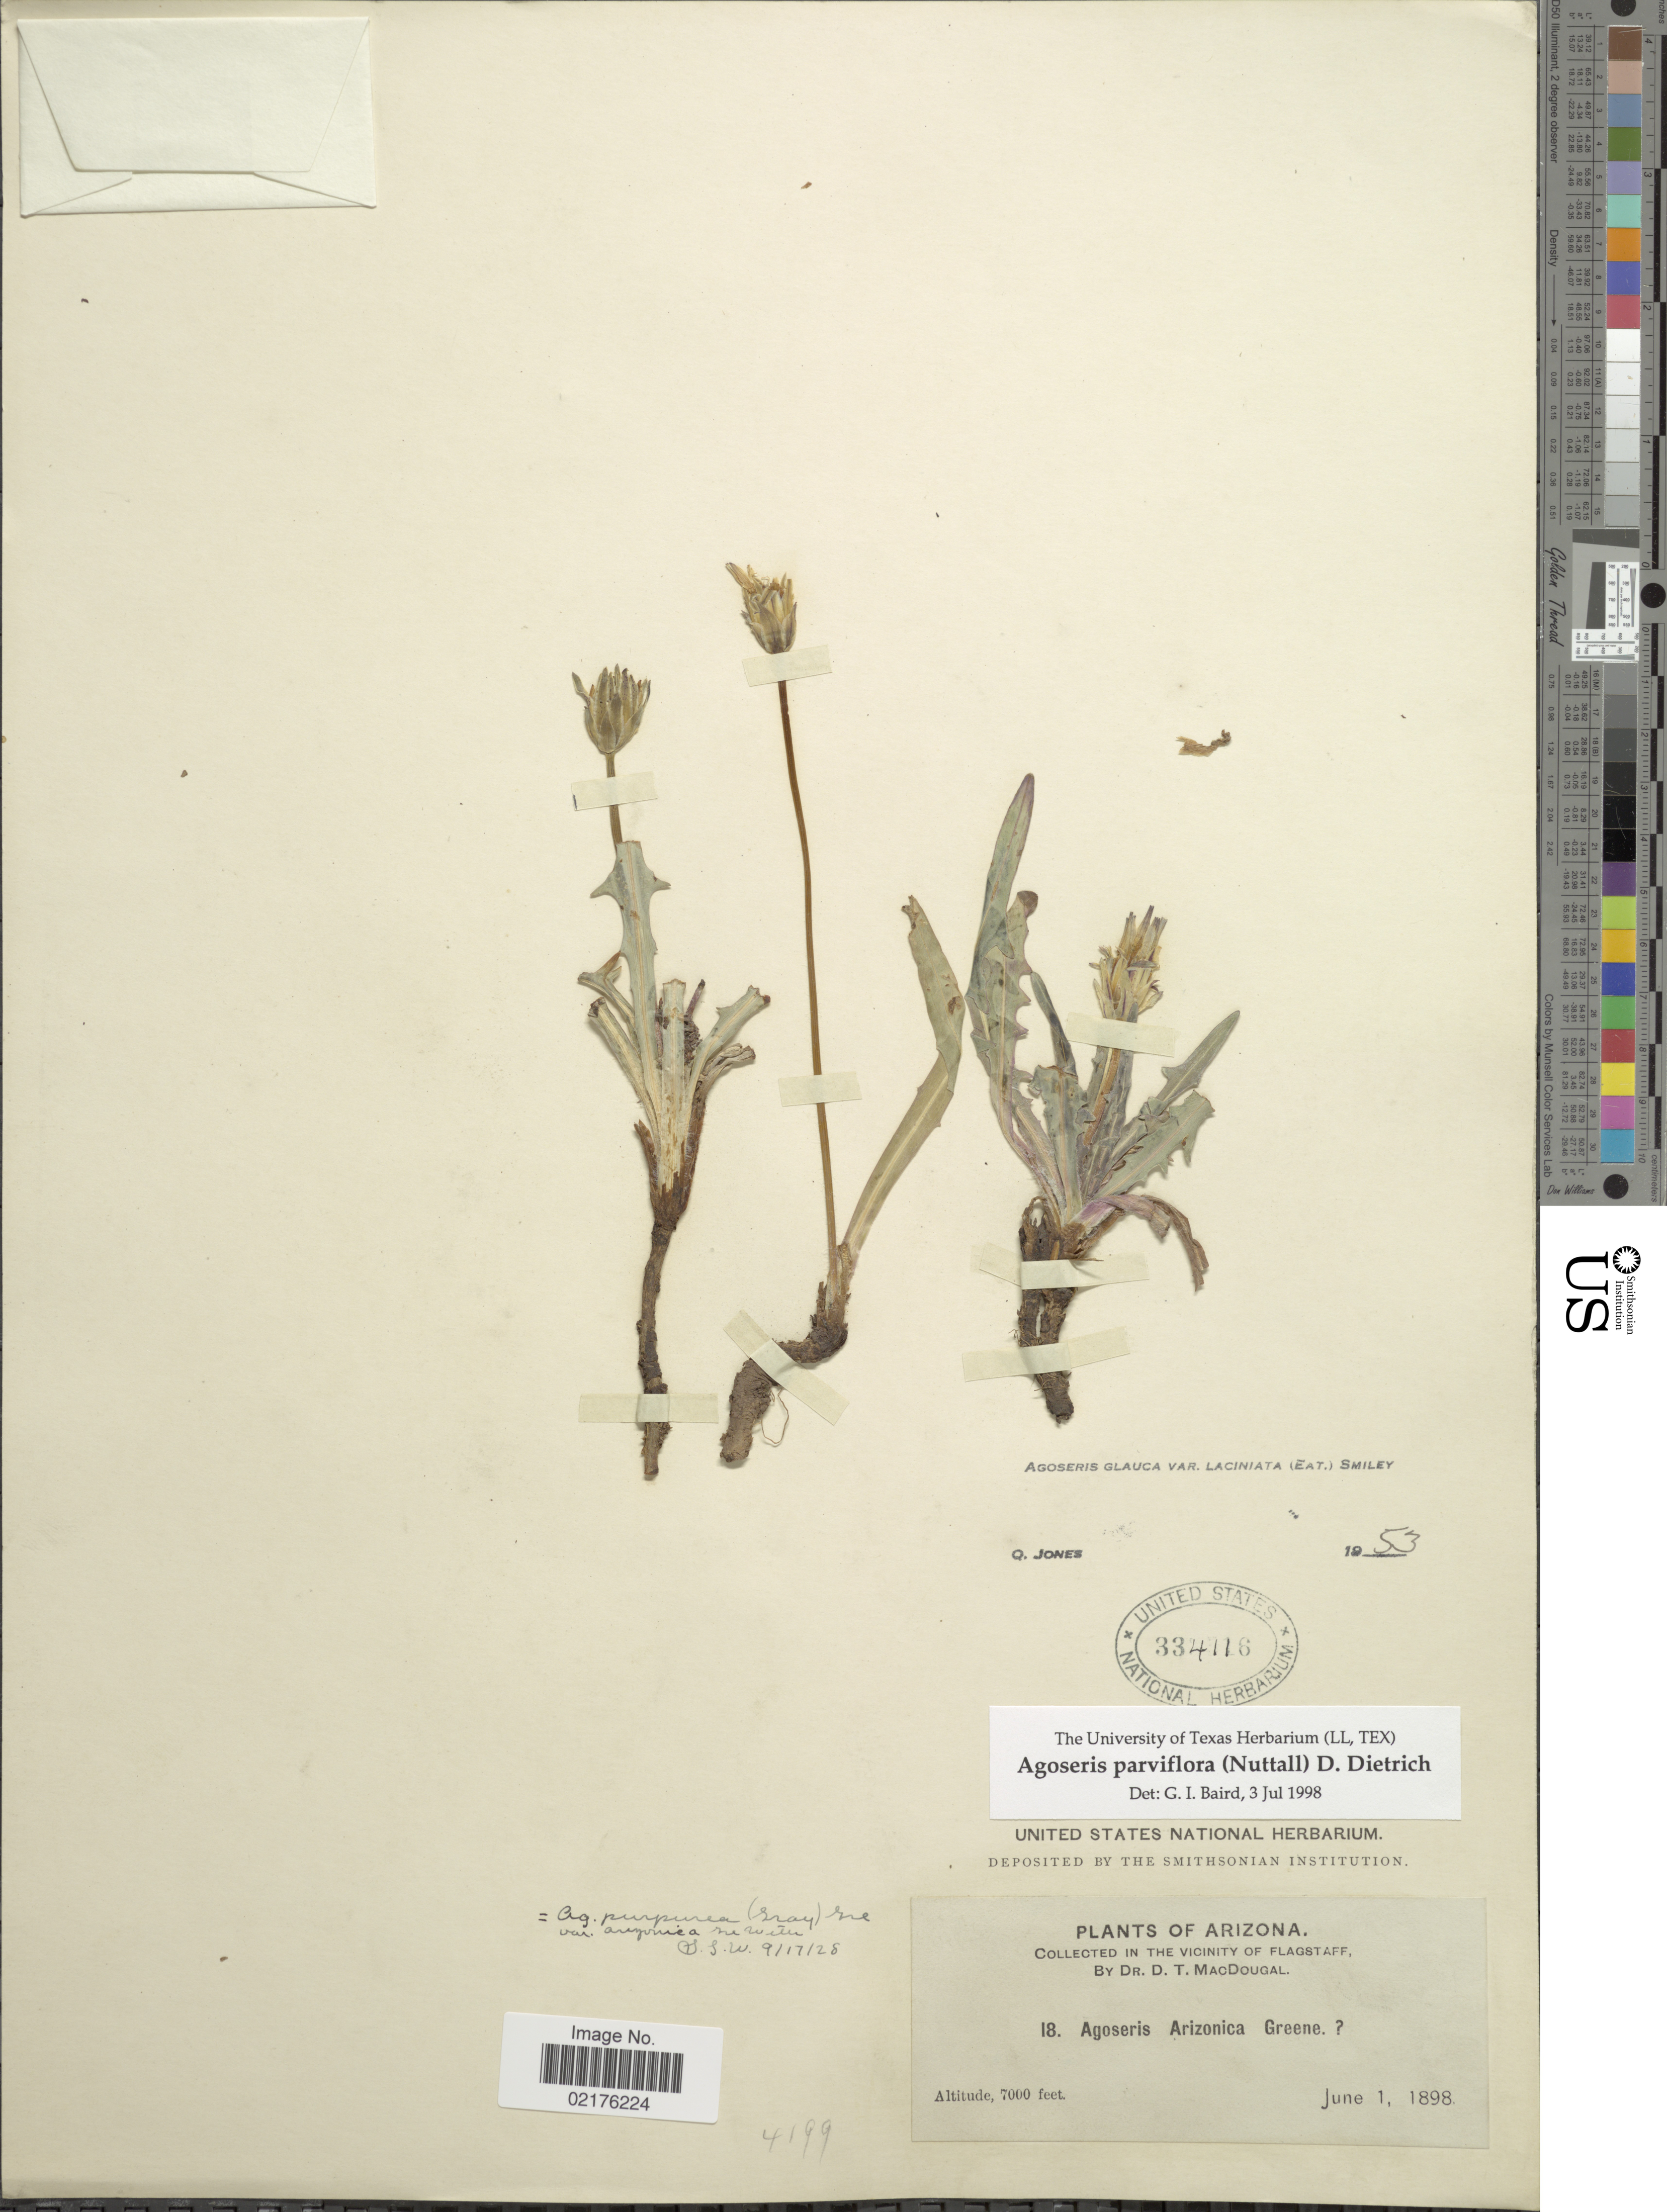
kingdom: Plantae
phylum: Tracheophyta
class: Magnoliopsida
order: Asterales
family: Asteraceae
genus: Agoseris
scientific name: Agoseris parviflora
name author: (Nutt.) D. Dietr.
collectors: D. T. MacDougal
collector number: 18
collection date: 1898-06-01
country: United States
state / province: Arizona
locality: In the Vicinity of Flagstaff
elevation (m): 2134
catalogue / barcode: US 334116